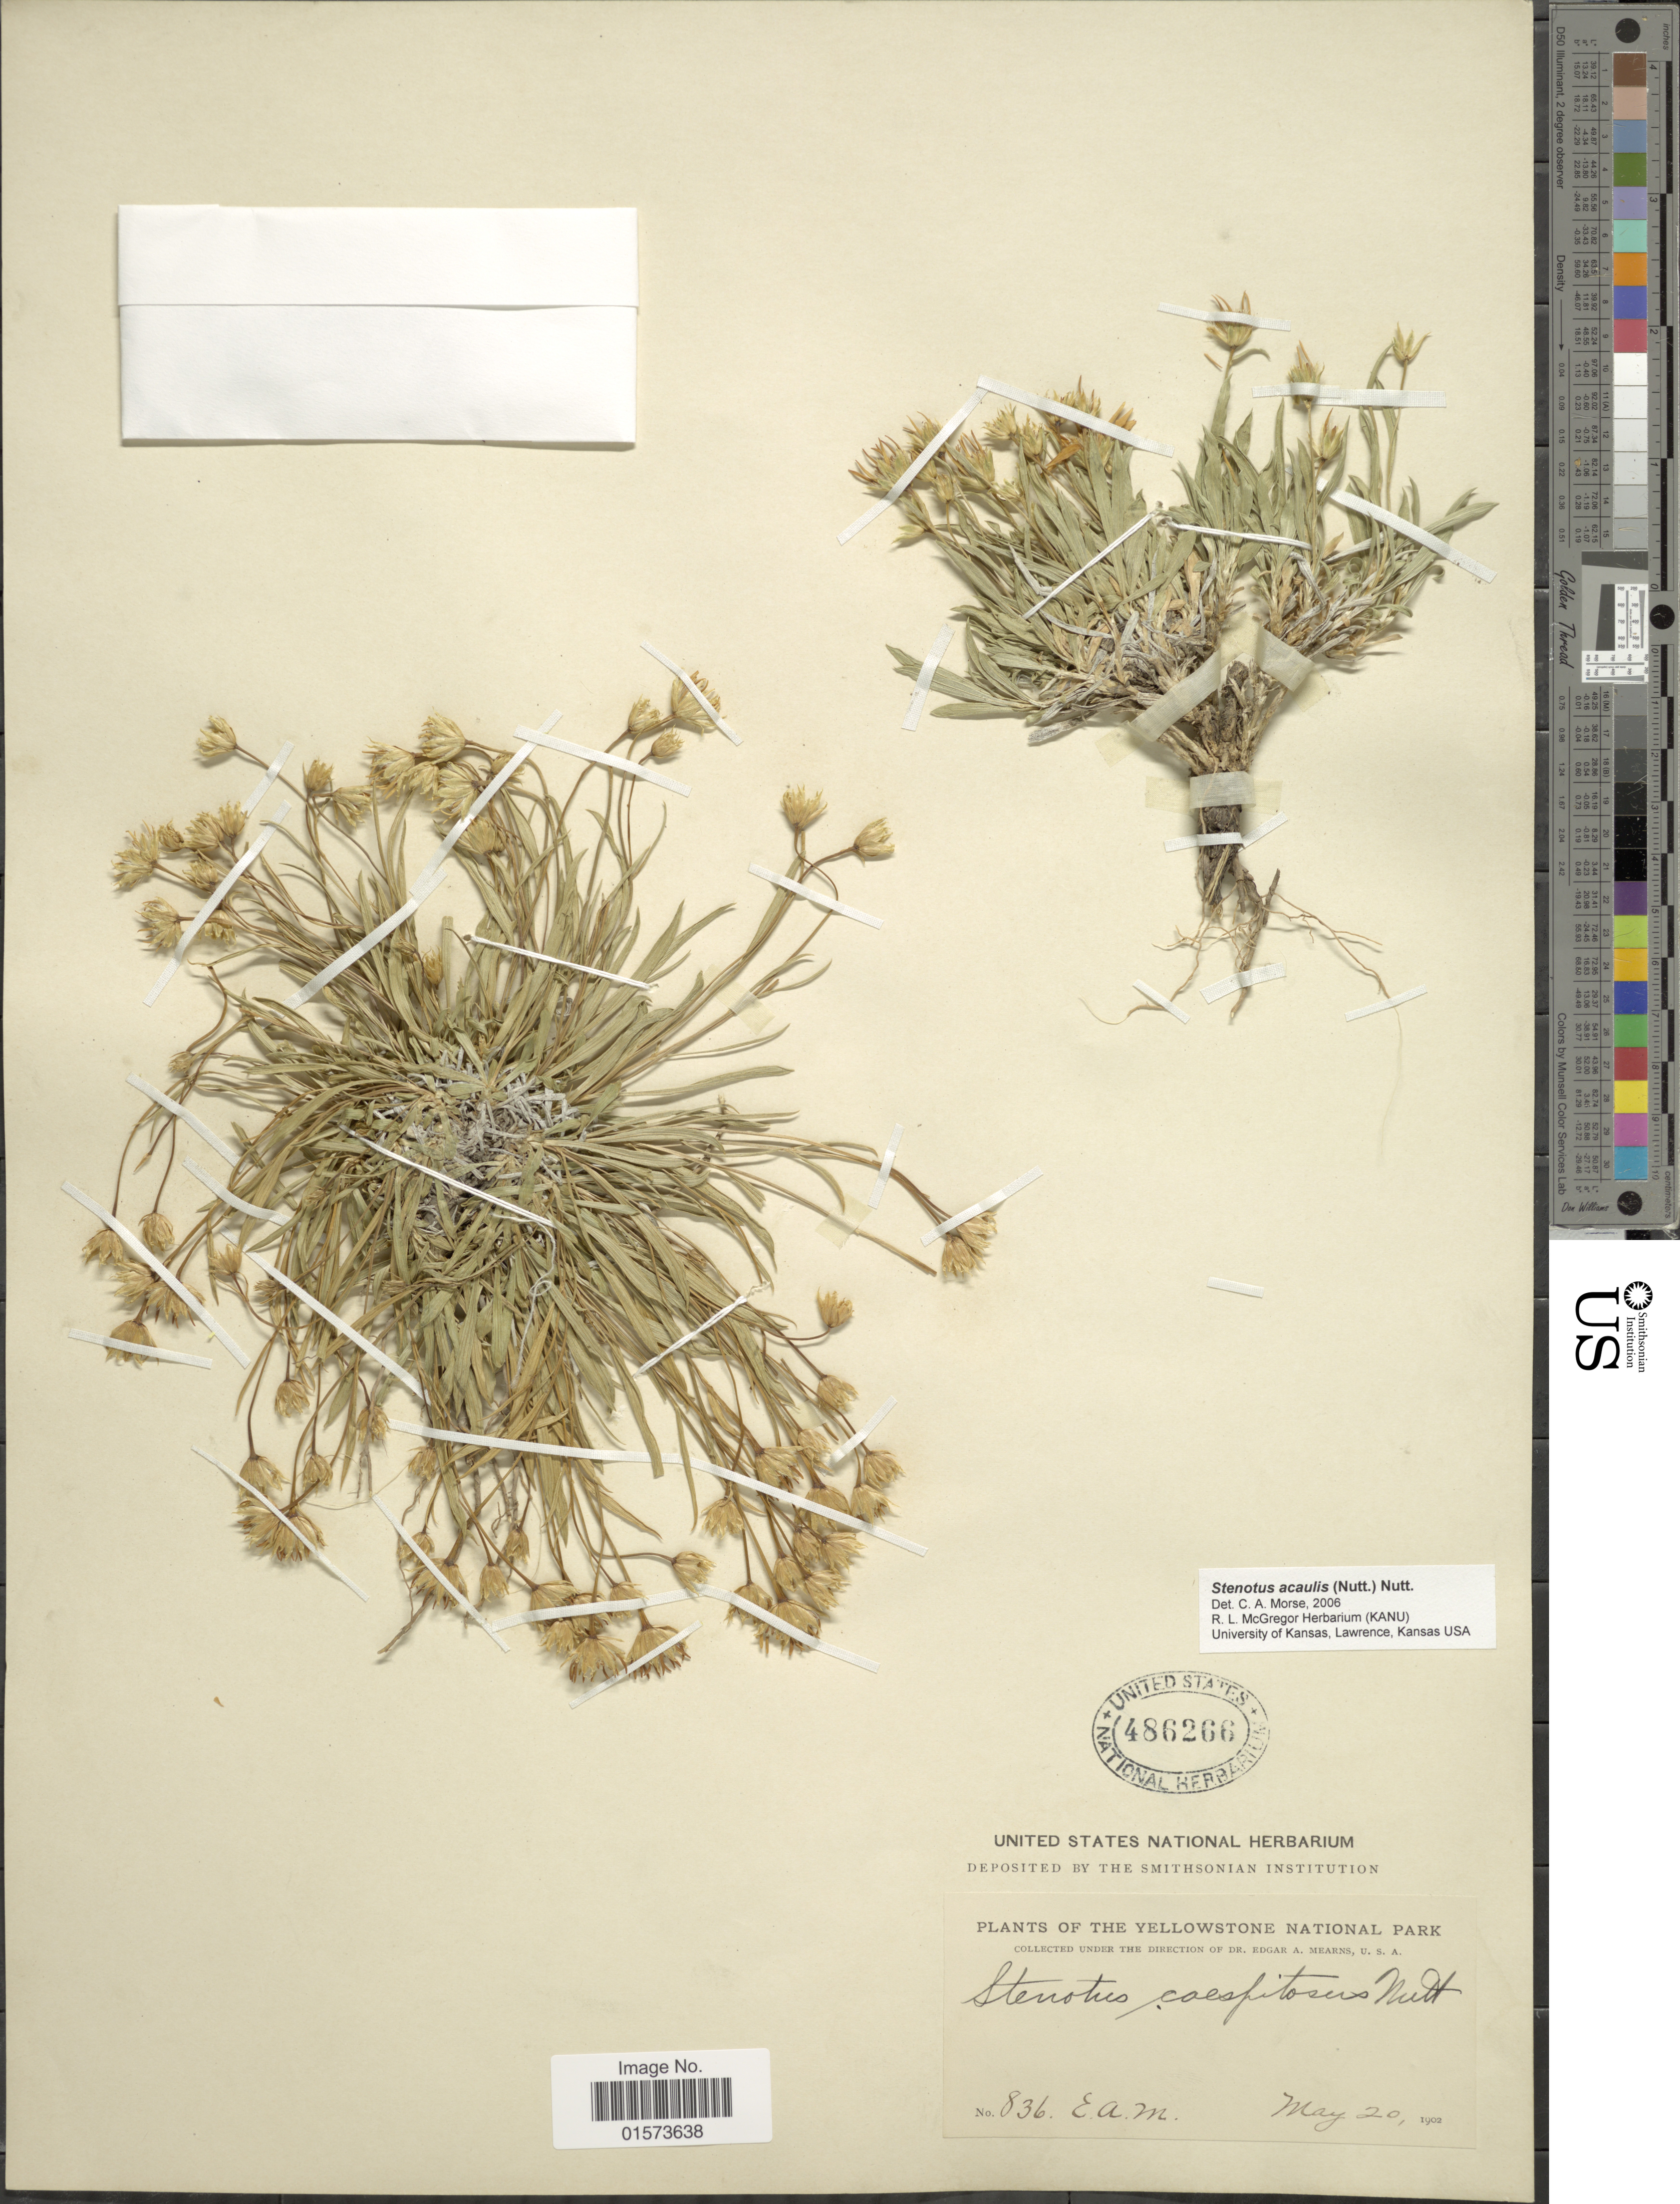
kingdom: Plantae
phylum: Tracheophyta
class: Magnoliopsida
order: Asterales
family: Asteraceae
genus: Stenotus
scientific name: Stenotus acaulis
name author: (Nutt.) Nutt.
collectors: E. A. Mearns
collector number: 836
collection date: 1902-05-20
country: United States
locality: Yellowstone National Park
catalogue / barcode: US 486266